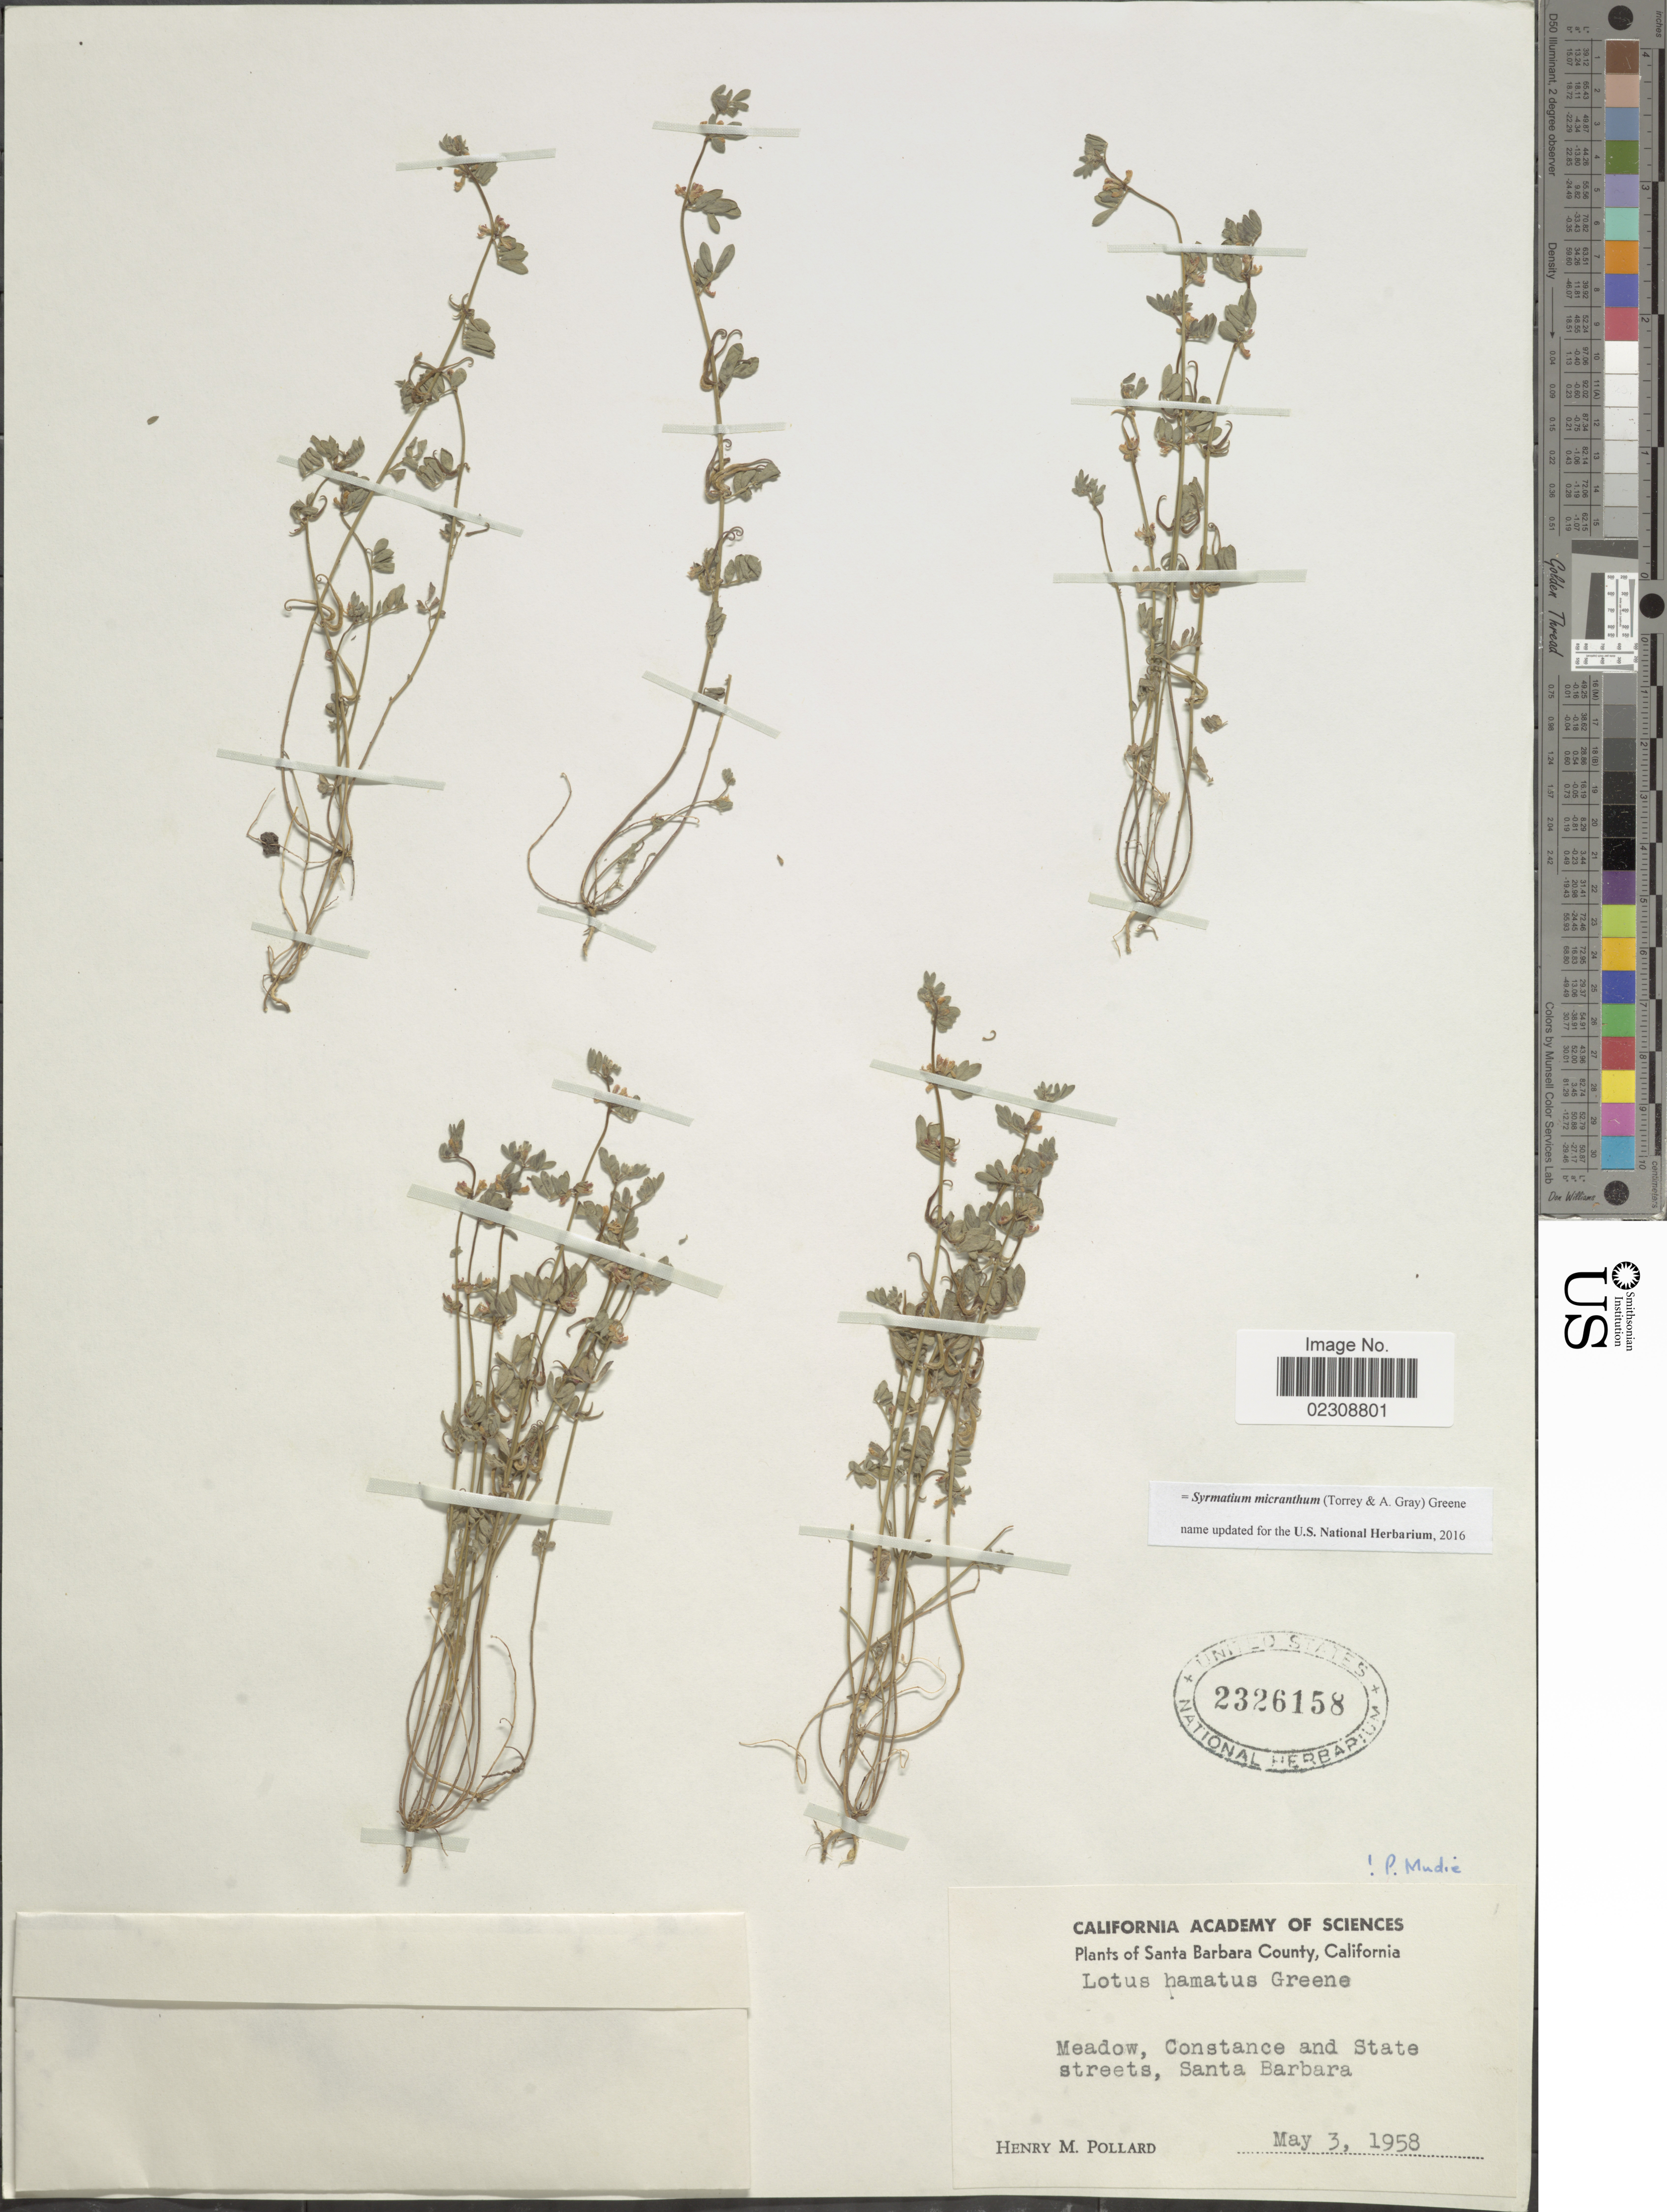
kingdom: Plantae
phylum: Tracheophyta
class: Magnoliopsida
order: Fabales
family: Fabaceae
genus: Syrmatium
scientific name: Syrmatium micranthum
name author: (Torr. & A. Gray) Greene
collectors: H. M. Pollard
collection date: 1958-05-03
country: United States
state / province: California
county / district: Santa Barbara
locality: Santa Barbara County. Constance and State streets, Santa Barbara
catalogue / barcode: US 2326158